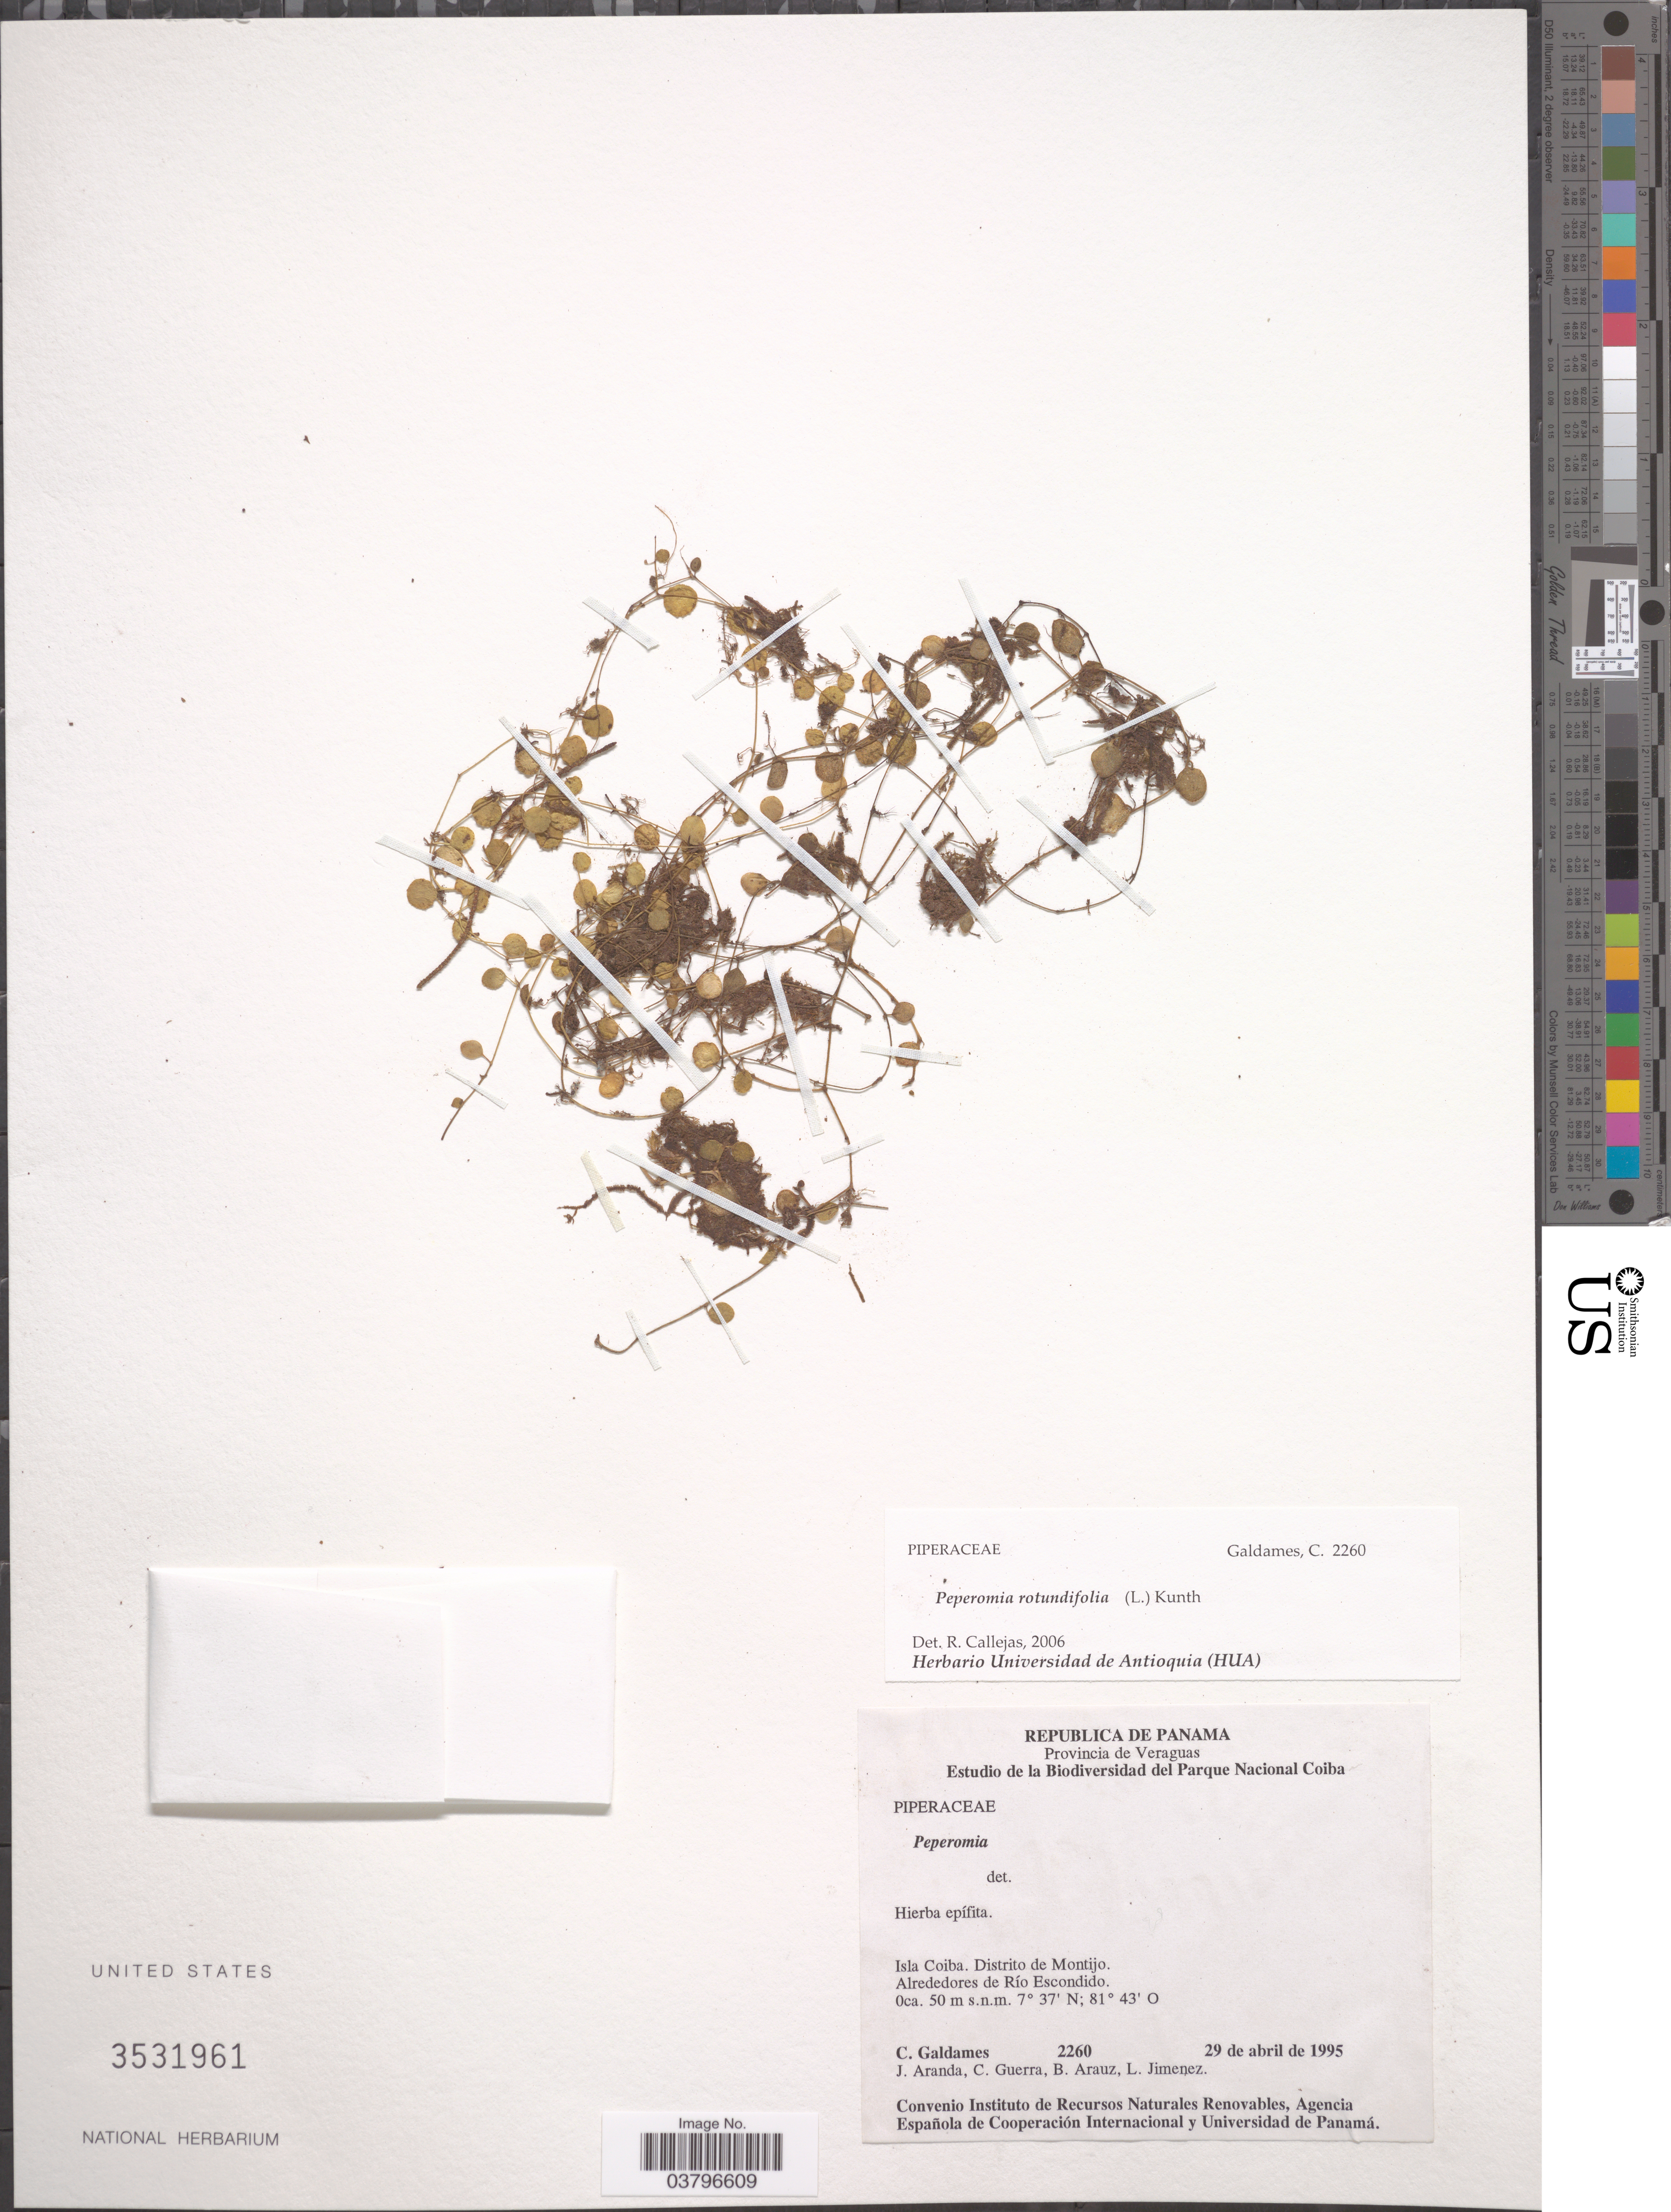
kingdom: Plantae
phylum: Tracheophyta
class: Magnoliopsida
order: Piperales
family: Piperaceae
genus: Peperomia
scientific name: Peperomia rotundifolia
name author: (L.) Kunth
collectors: C. Galdames, J. Aranda, C. Guerra, B. Araúz & L. Jiménez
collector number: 2260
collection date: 1995-04-29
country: Panama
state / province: Veraguas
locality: Isla Coiba. Distito de Montijo. alrededores de Río Escondido.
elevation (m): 50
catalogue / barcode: US 3531961